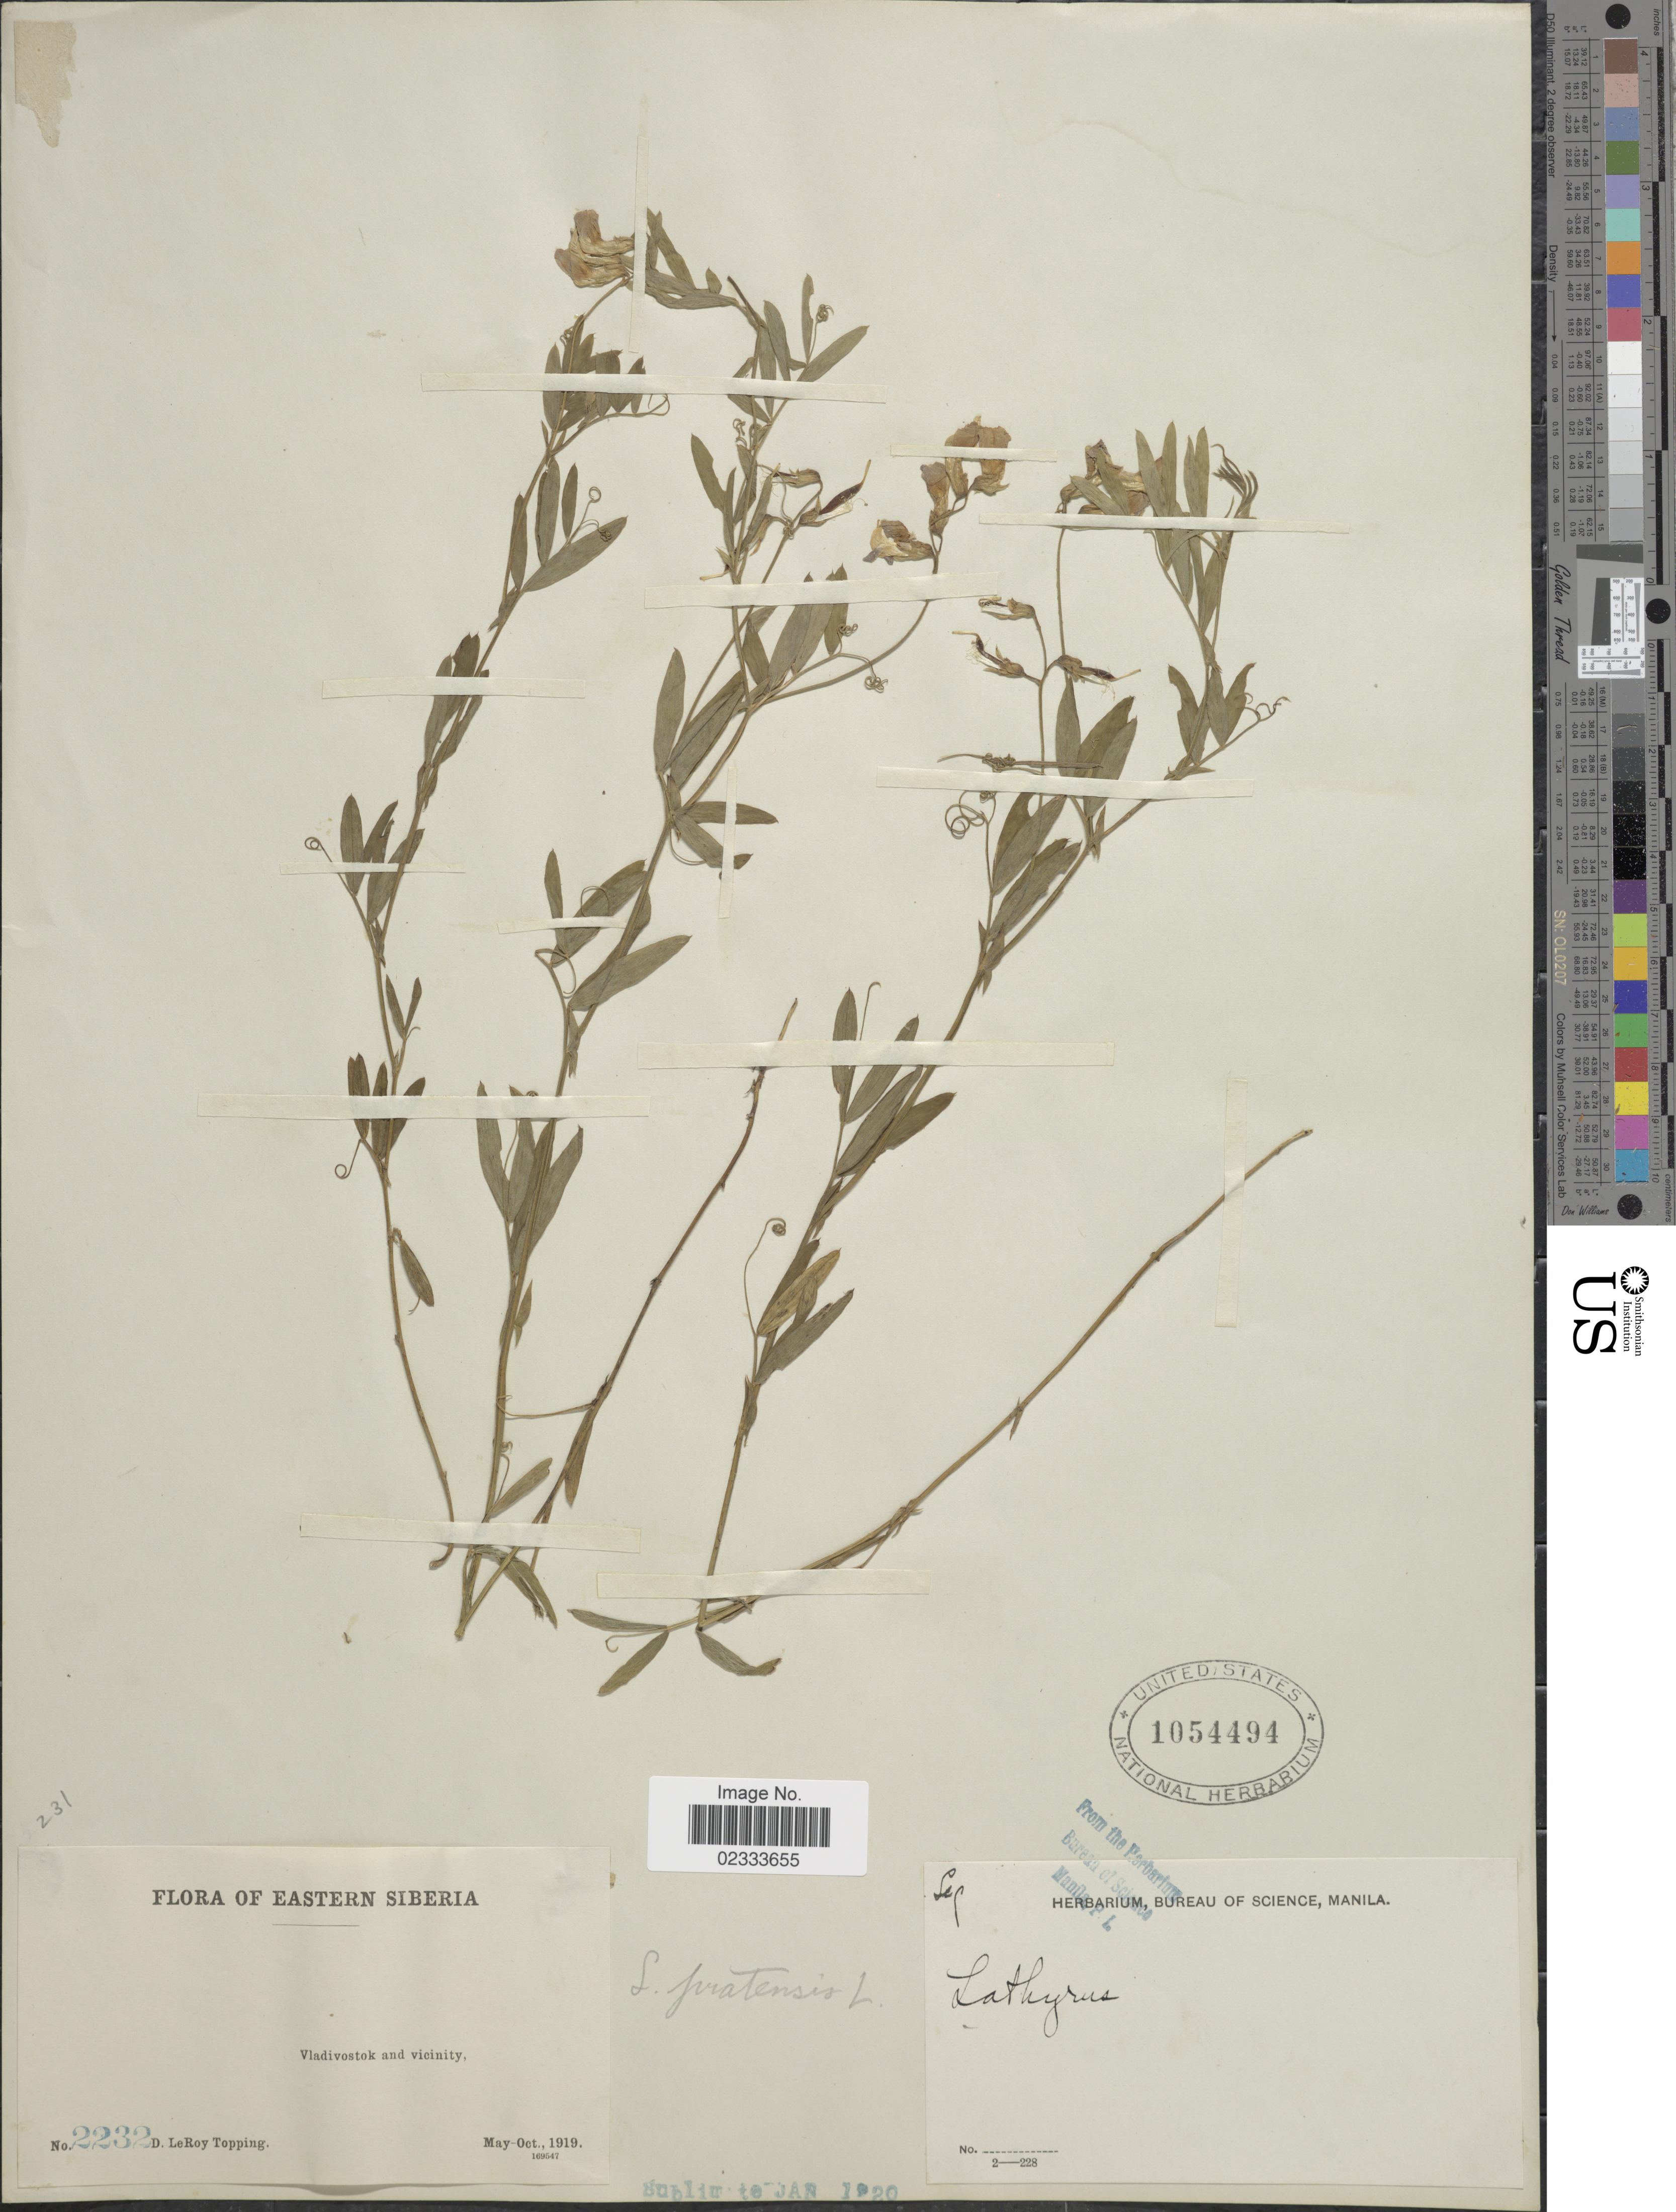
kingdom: Plantae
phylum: Tracheophyta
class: Magnoliopsida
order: Fabales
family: Fabaceae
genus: Lathyrus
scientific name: Lathyrus pratensis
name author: L.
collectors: D. L. Topping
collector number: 2232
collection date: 1919-05/1919-10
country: Russian Federation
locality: Eastern Siberia, Vladivostok and vicinity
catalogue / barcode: US 1054494